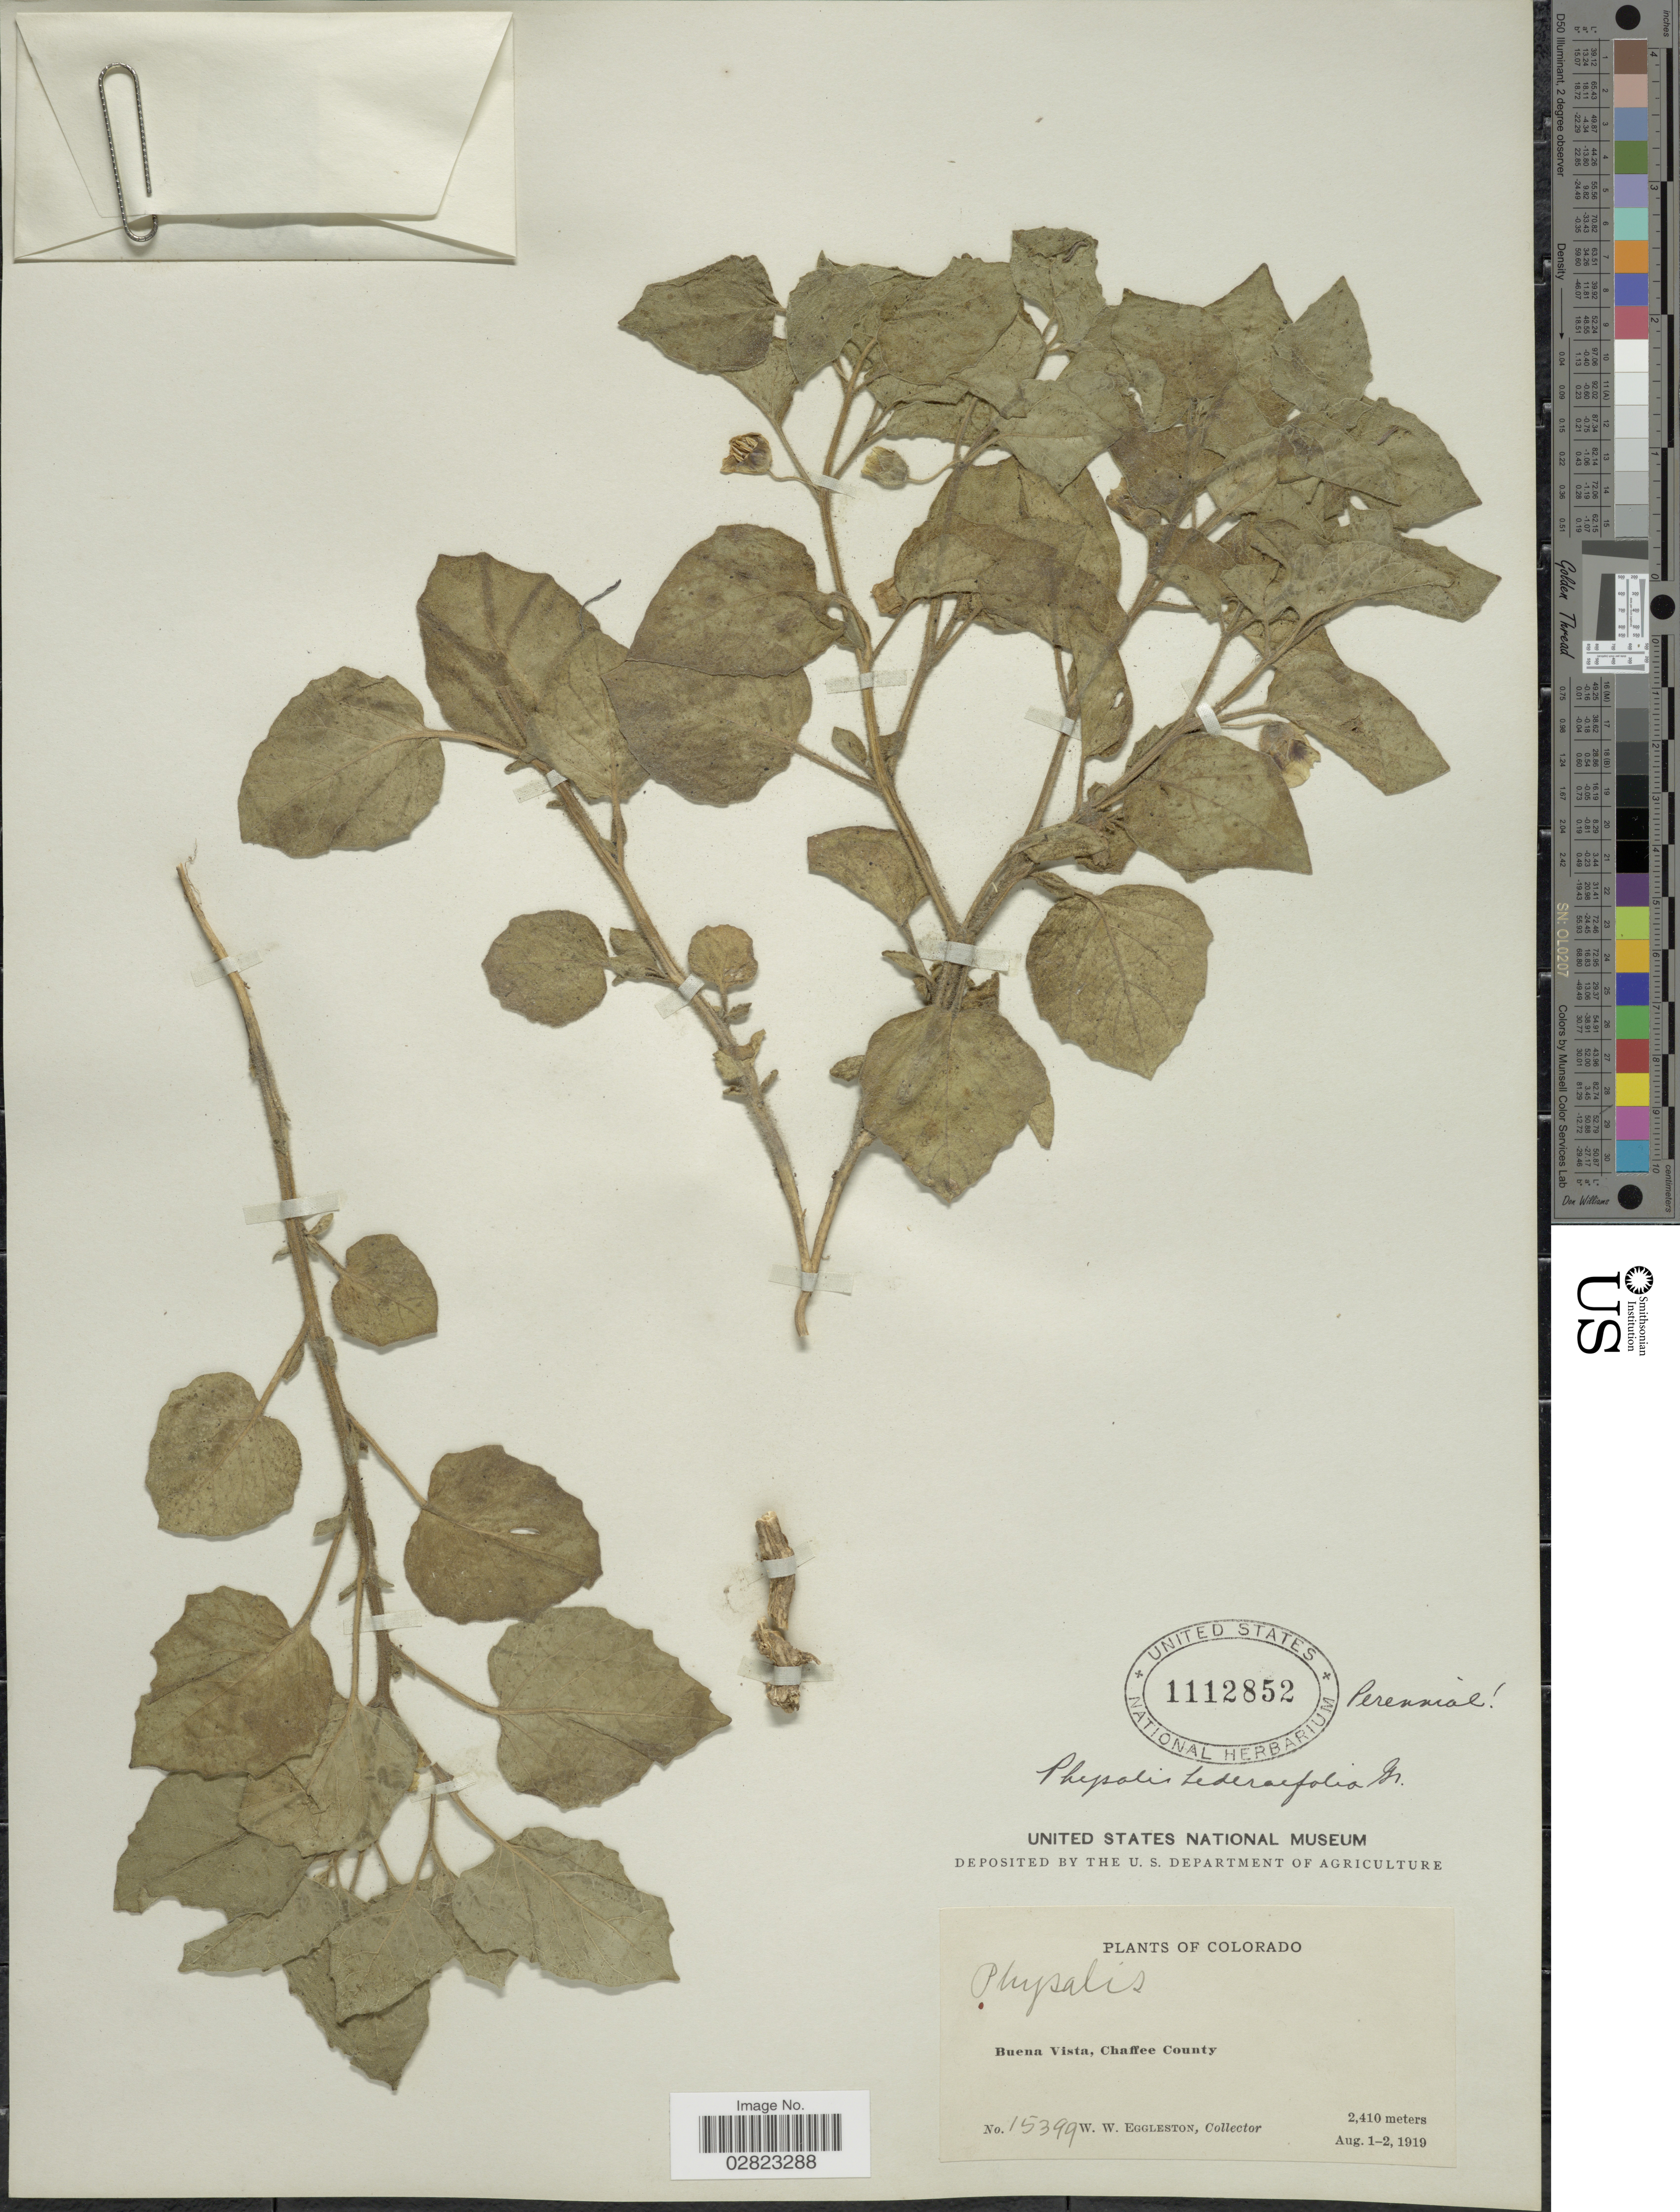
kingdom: Plantae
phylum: Tracheophyta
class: Magnoliopsida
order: Solanales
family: Solanaceae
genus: Physalis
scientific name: Physalis hederifolia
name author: A. Gray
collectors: W. W. Eggleston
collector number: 15399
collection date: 1919-08-01/1919-08-02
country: United States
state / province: Colorado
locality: Buena Vista, Chaffee County.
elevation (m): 2410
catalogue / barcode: US 1112852